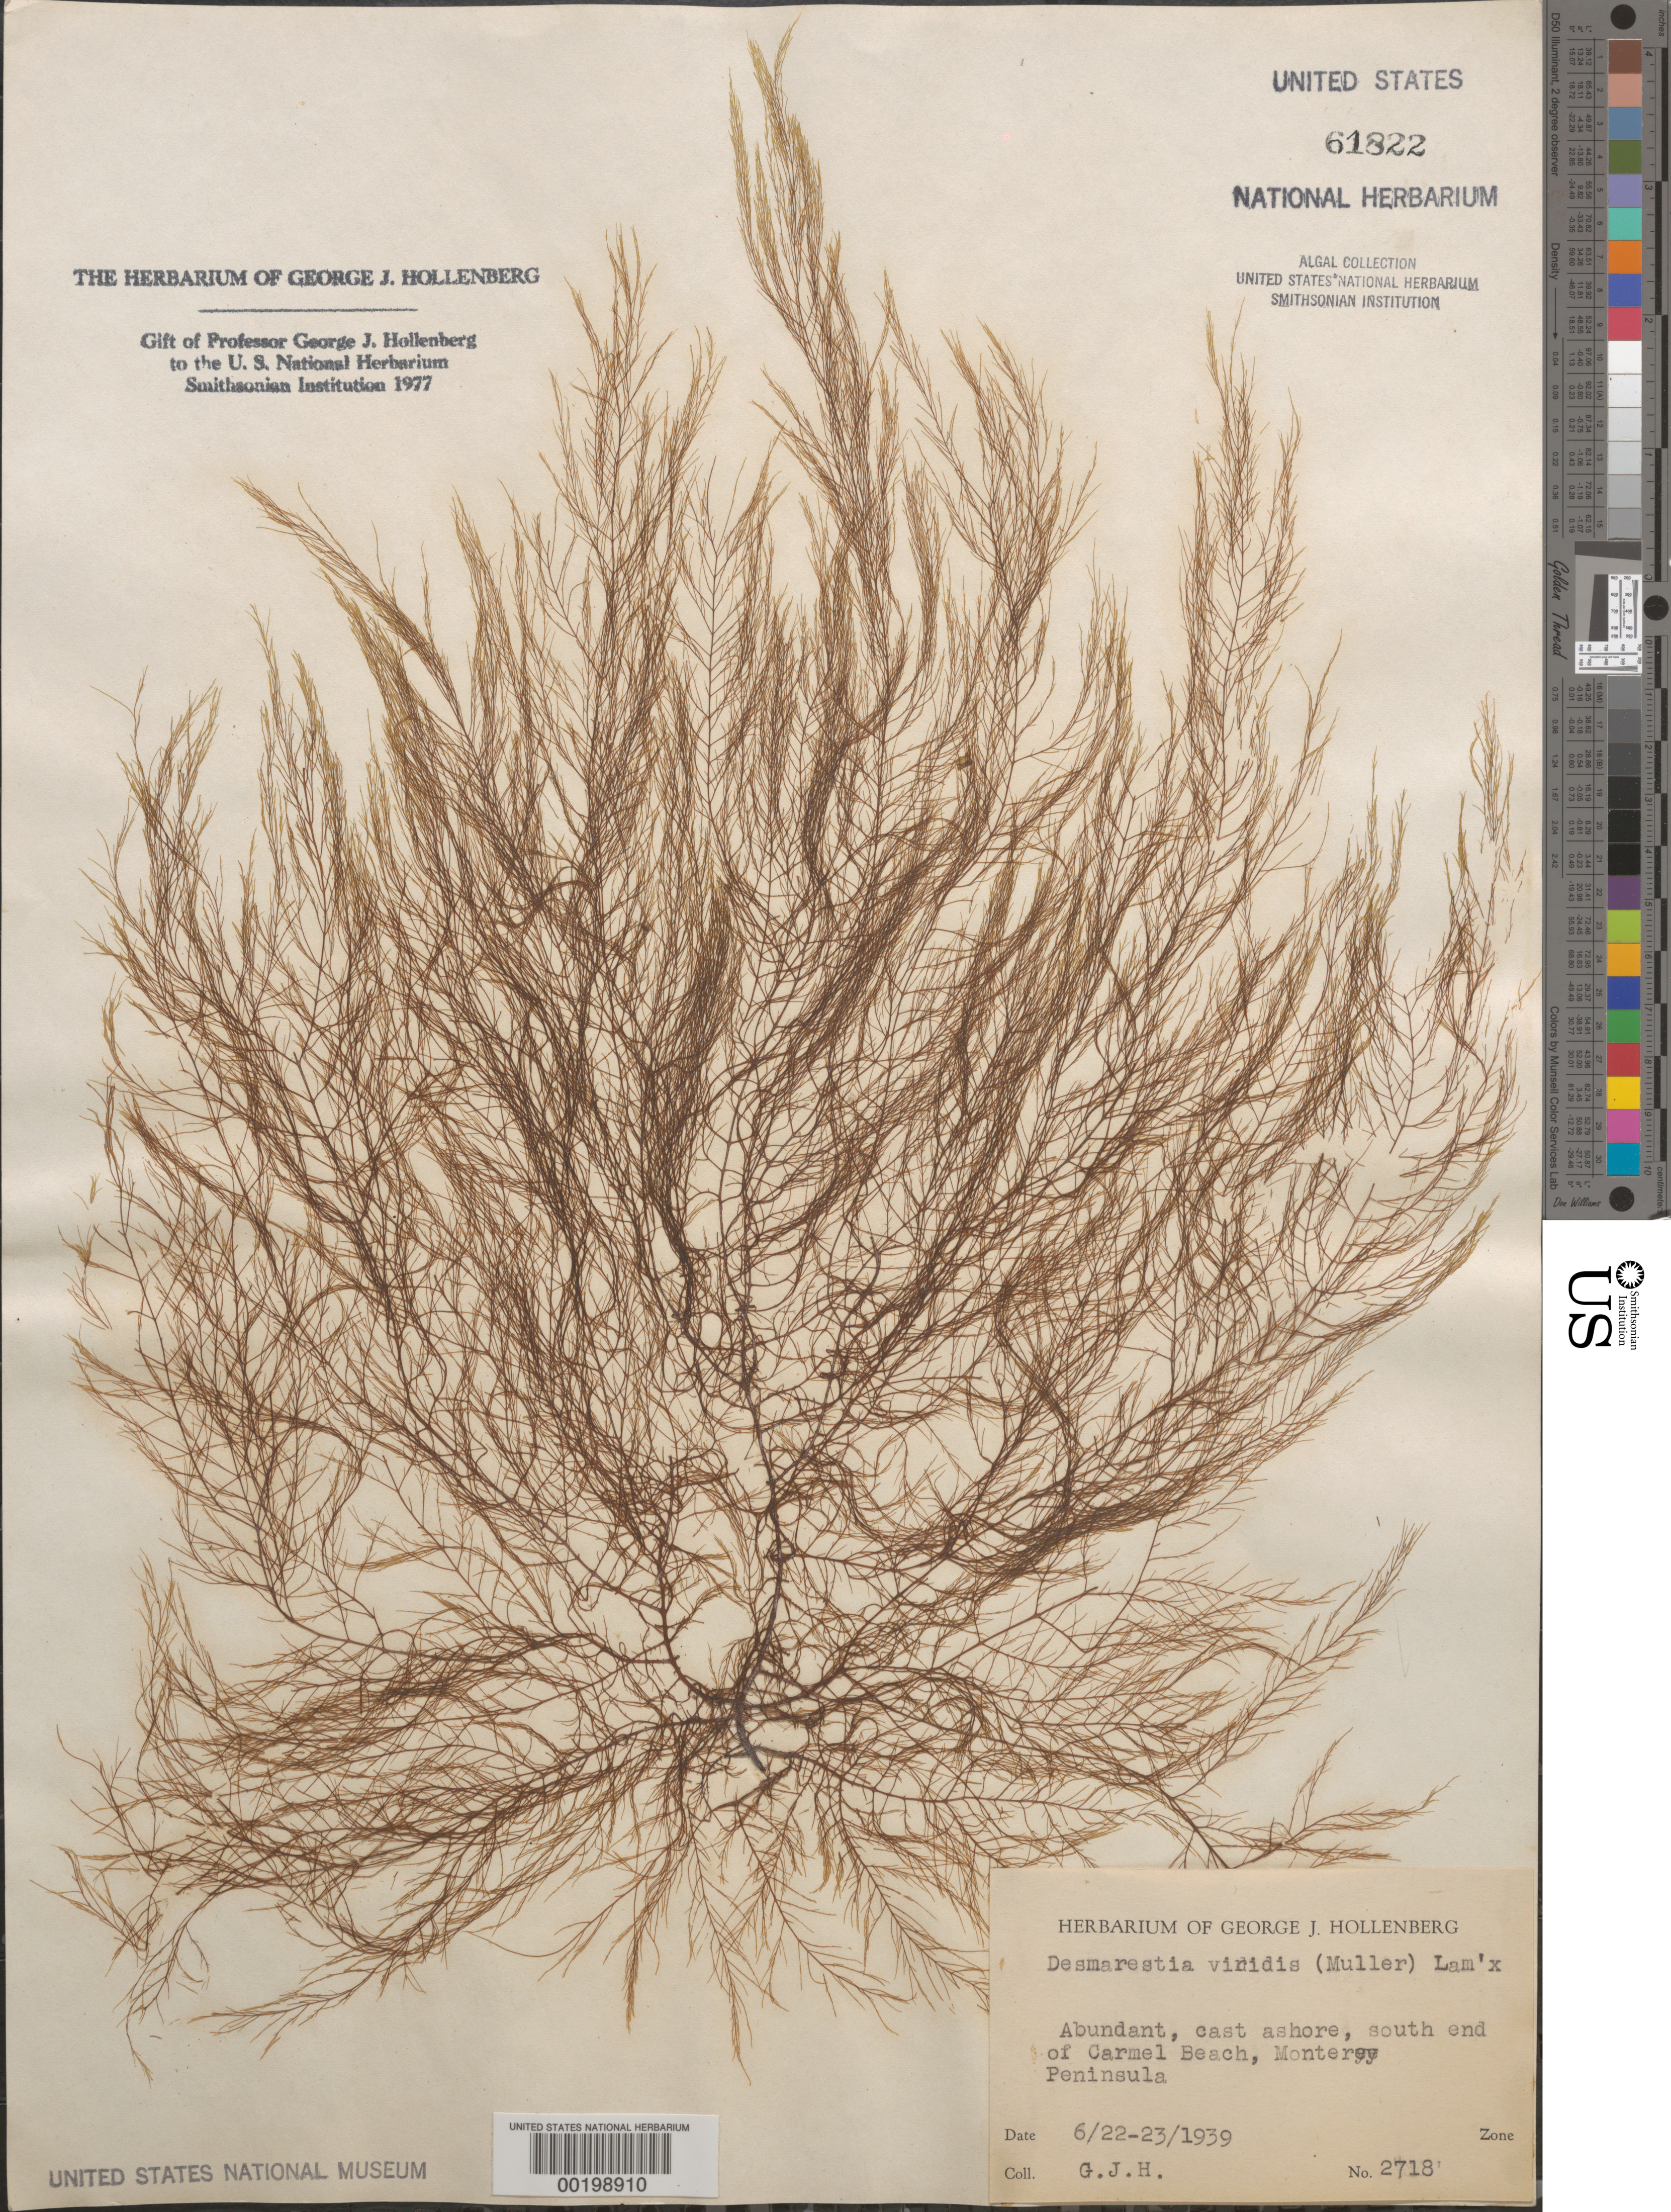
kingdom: Chromista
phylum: Ochrophyta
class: Phaeophyceae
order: Desmarestiales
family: Desmarestiaceae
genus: Desmarestia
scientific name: Desmarestia viridis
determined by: Hollenberg, George J.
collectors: G. Hollenberg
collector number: GJH 2718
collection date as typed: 22 Jun 1939 TO 23 Jun 1939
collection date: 1939-06-22/1939-06-23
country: United States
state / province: California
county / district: Monterey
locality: Carmel Beach, Monterey Peninsula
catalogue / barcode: US 61822